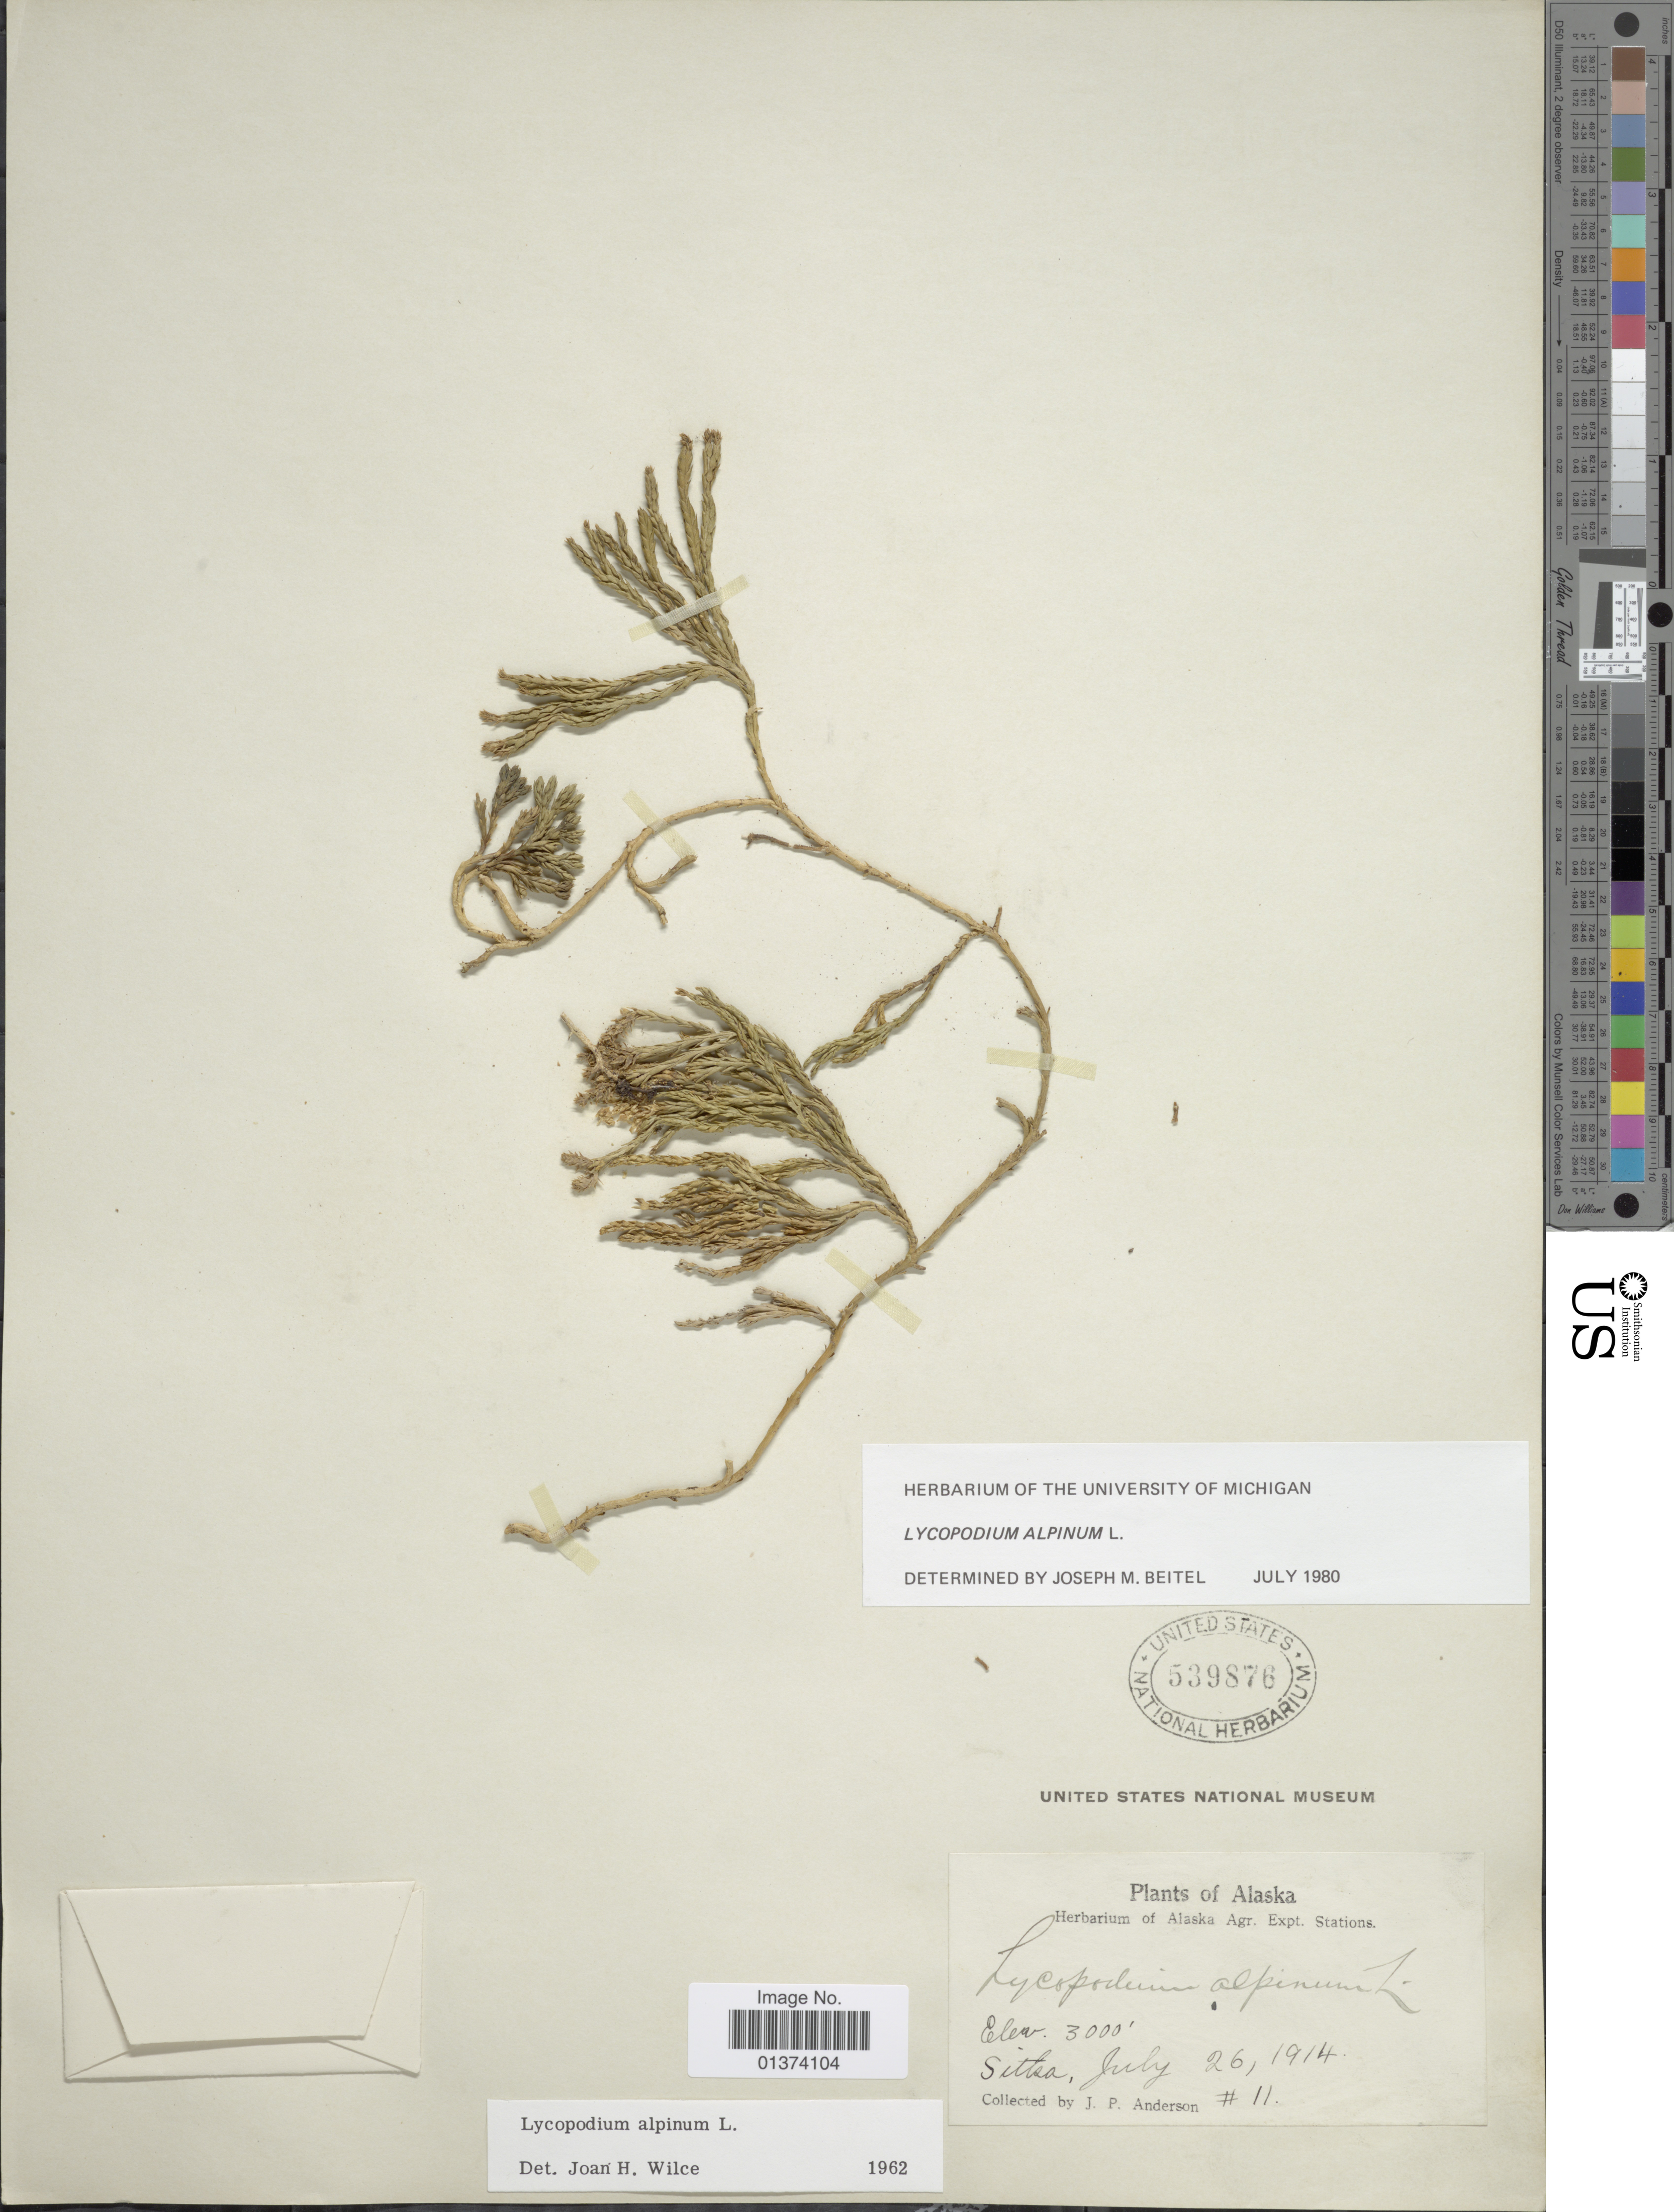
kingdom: Plantae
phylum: Tracheophyta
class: Lycopodiopsida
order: Lycopodiales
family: Lycopodiaceae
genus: Diphasiastrum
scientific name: Diphasiastrum alpinum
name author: (L.) Holub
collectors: J. P. Anderson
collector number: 11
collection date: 1914-07-26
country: United States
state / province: Alaska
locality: Sitka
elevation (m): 914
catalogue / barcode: US 539876